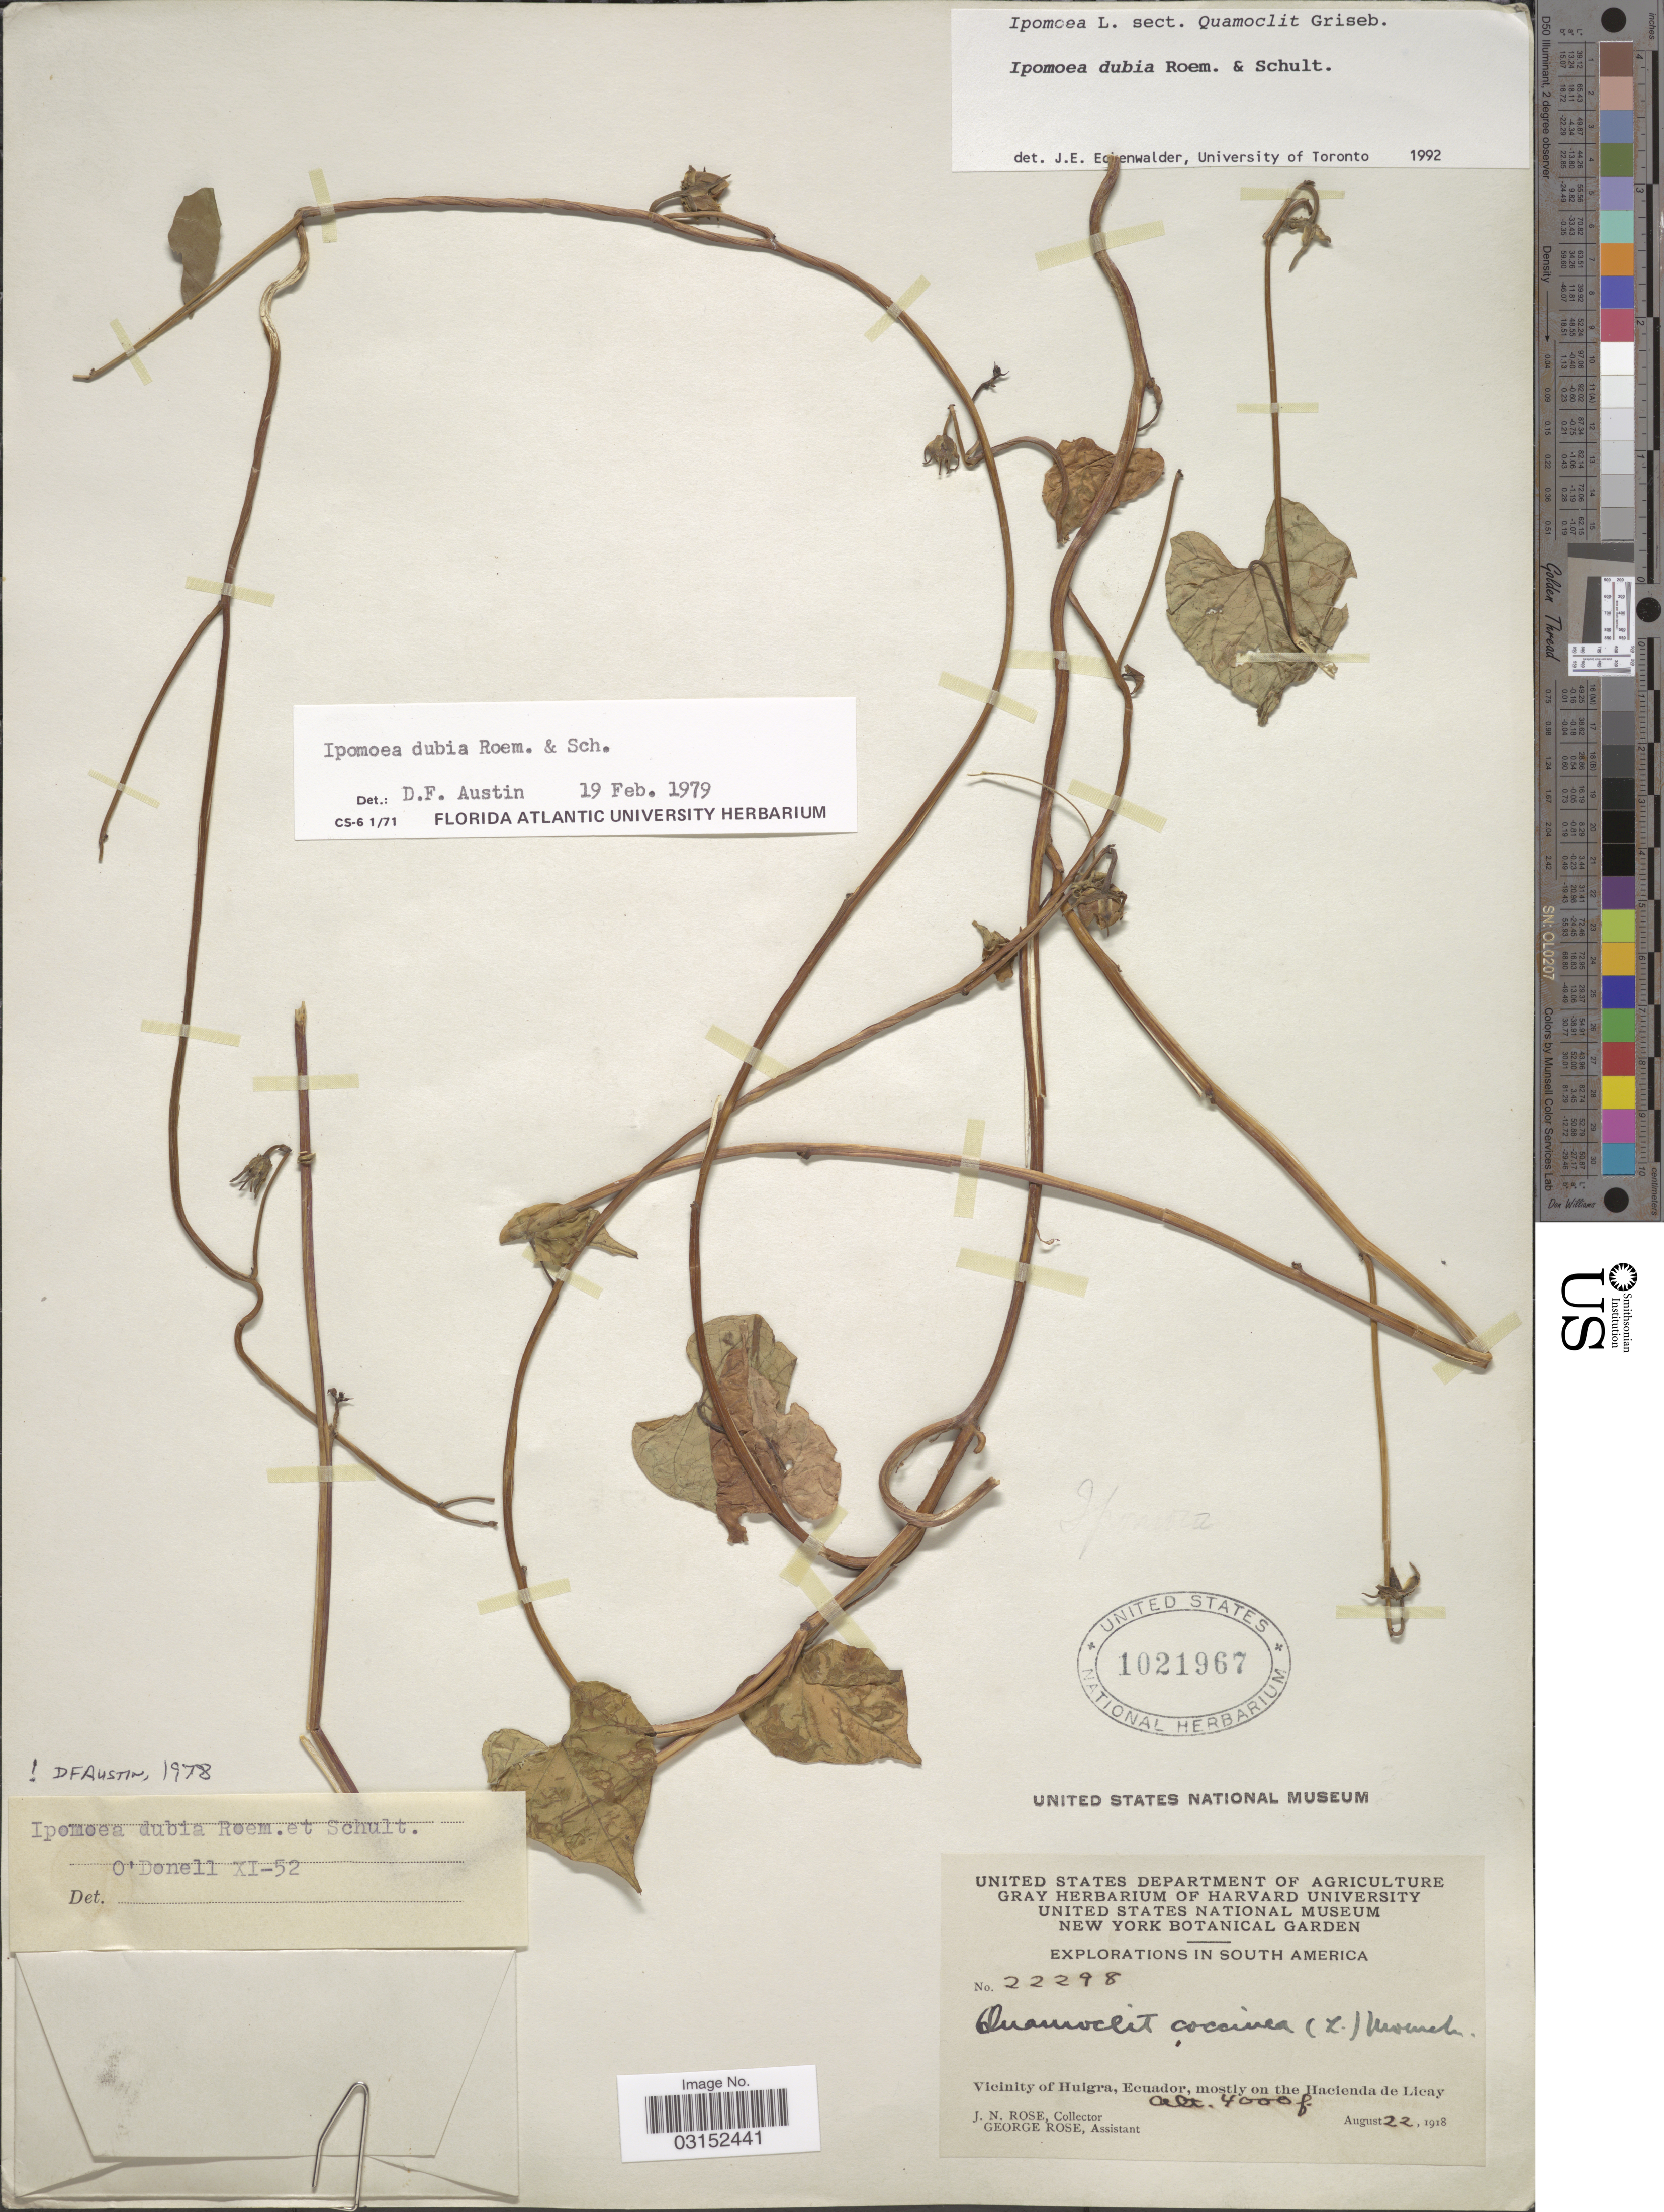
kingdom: Plantae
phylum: Tracheophyta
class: Magnoliopsida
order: Solanales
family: Convolvulaceae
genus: Ipomoea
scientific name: Ipomoea dubia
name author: Roem. & Schult.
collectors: J. N. Rose & G. Rose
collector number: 22298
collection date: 1918-08-22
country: Ecuador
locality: Vicinity of Huigra, Ecuador, mostly on the Hacienda de Licay.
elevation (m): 1219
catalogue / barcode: US 1021967